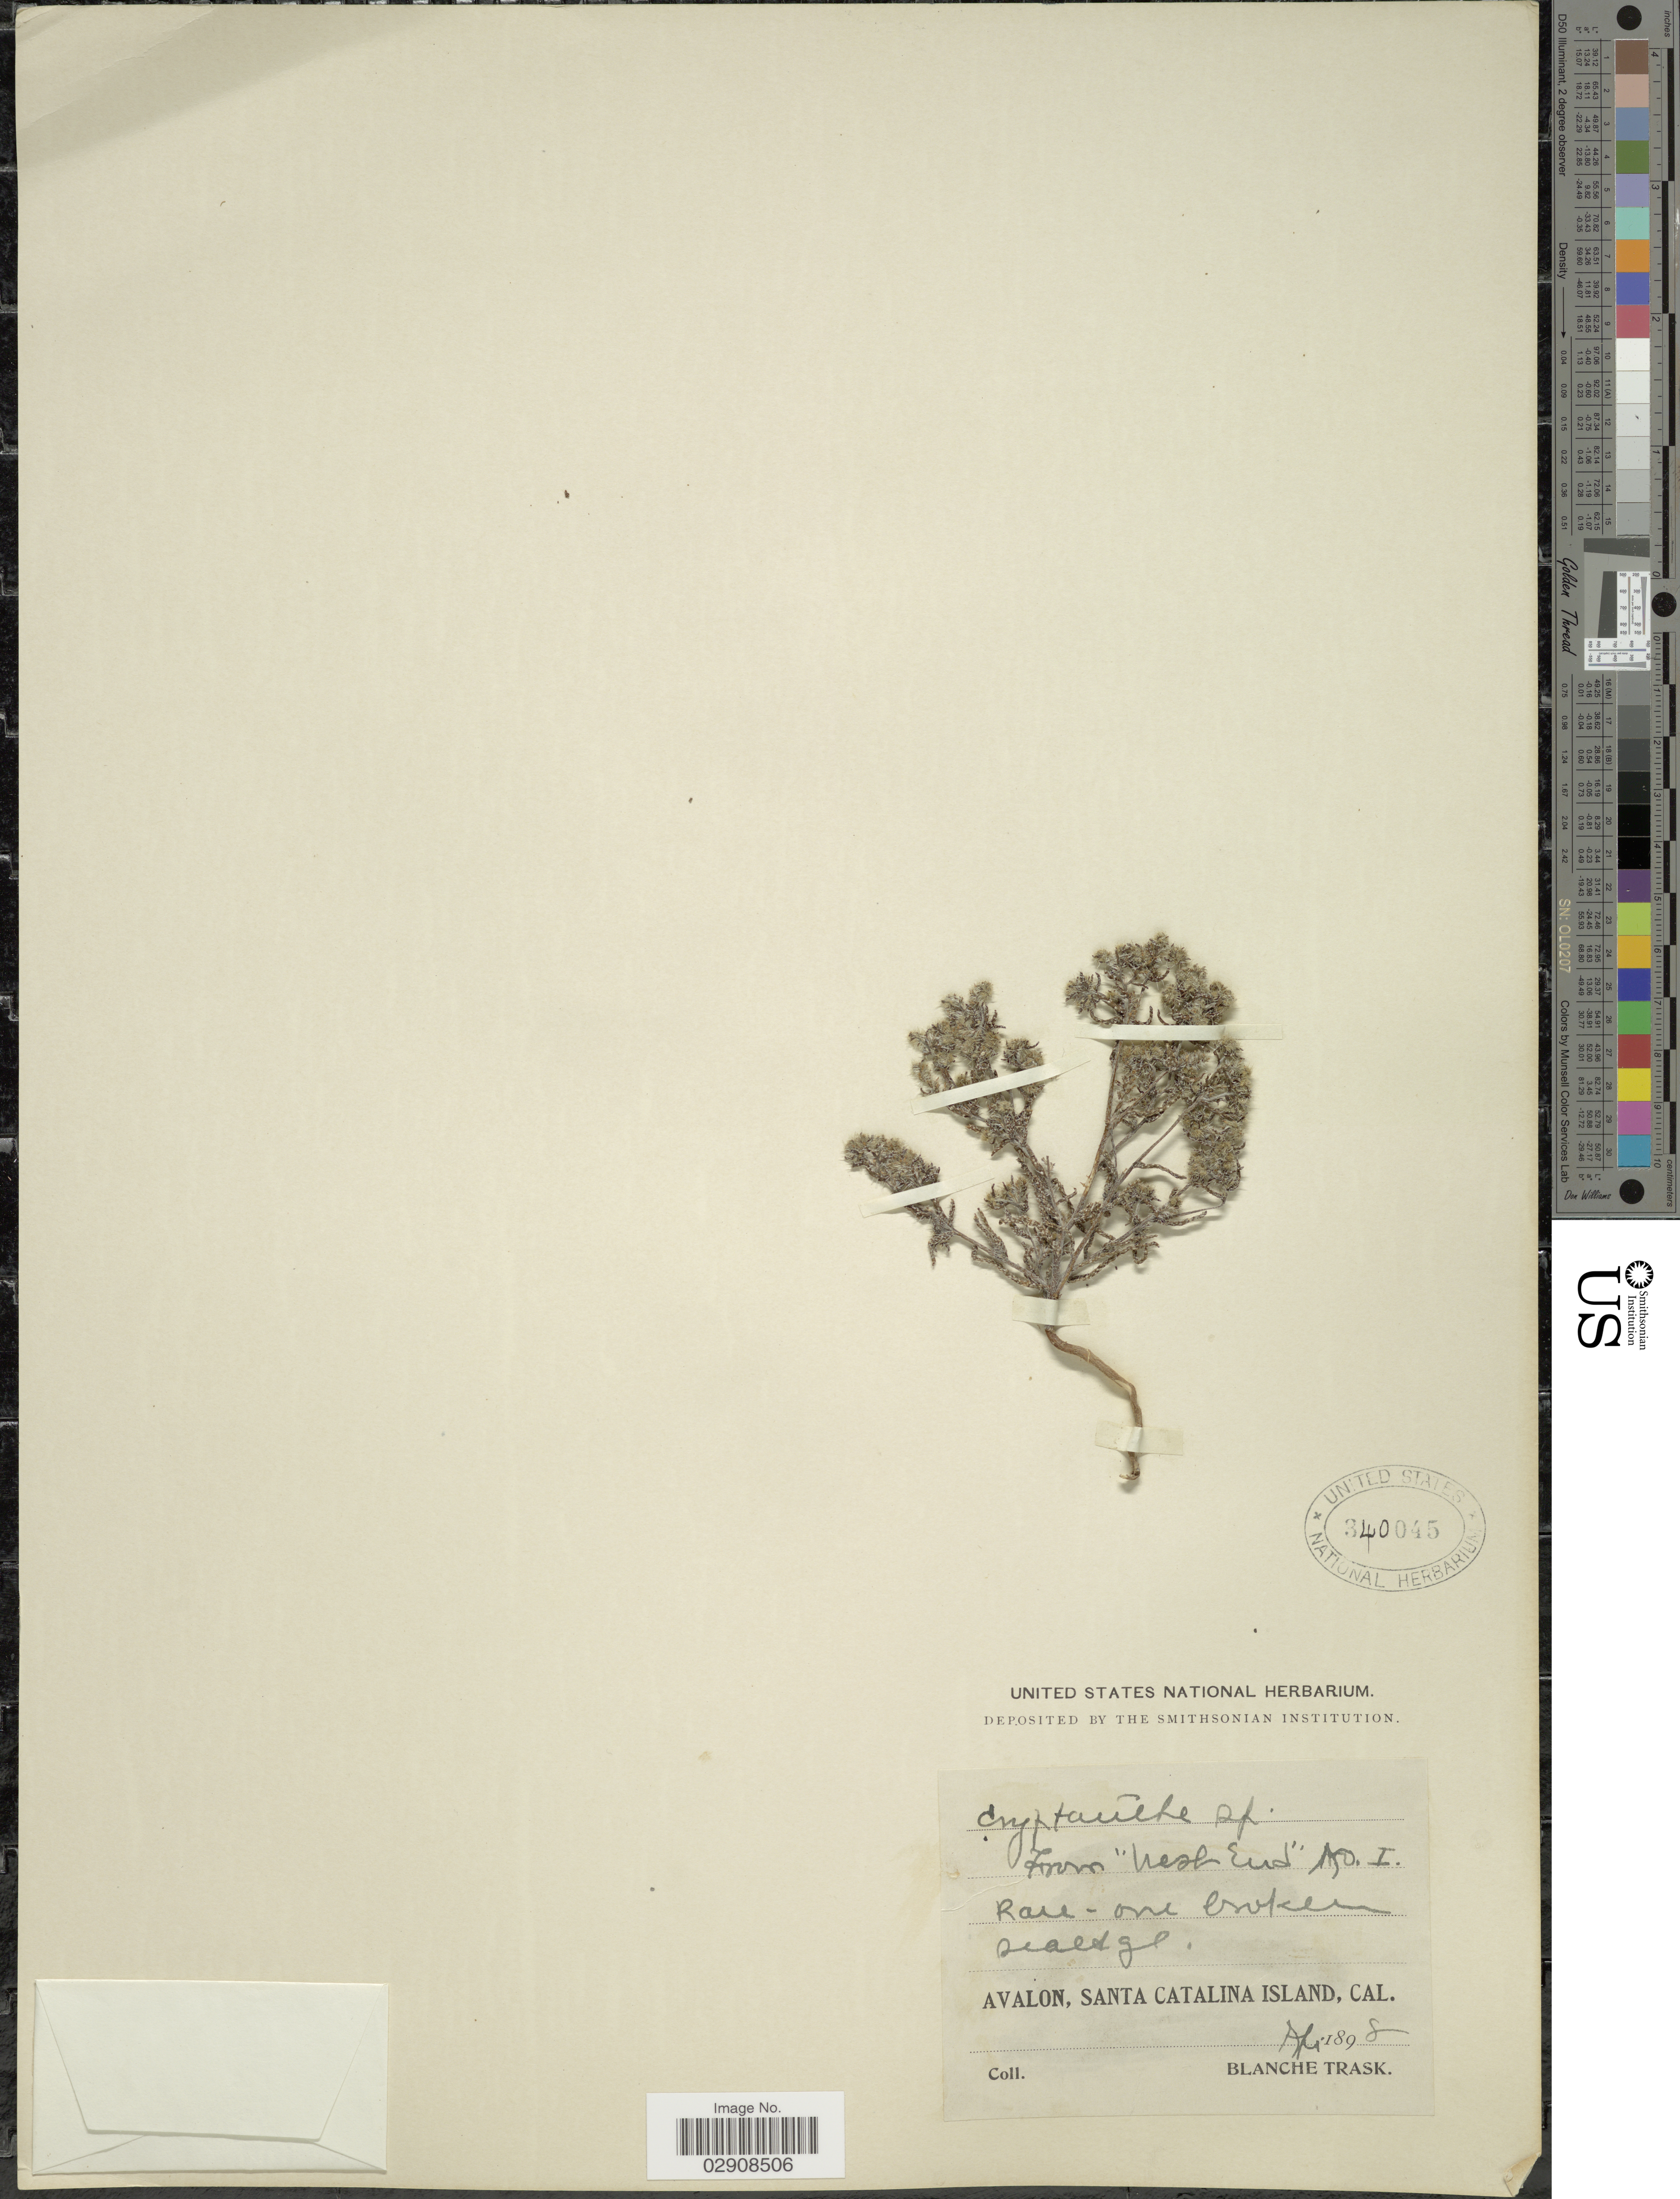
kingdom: Plantae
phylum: Tracheophyta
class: Magnoliopsida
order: Boraginales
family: Boraginaceae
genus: Cryptantha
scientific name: Cryptantha sp.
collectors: B. Trask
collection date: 1898-04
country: United States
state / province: California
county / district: Los Angeles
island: Santa Catalina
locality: Avalon, Santa Catalina Island, Cal.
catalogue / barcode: US 340045